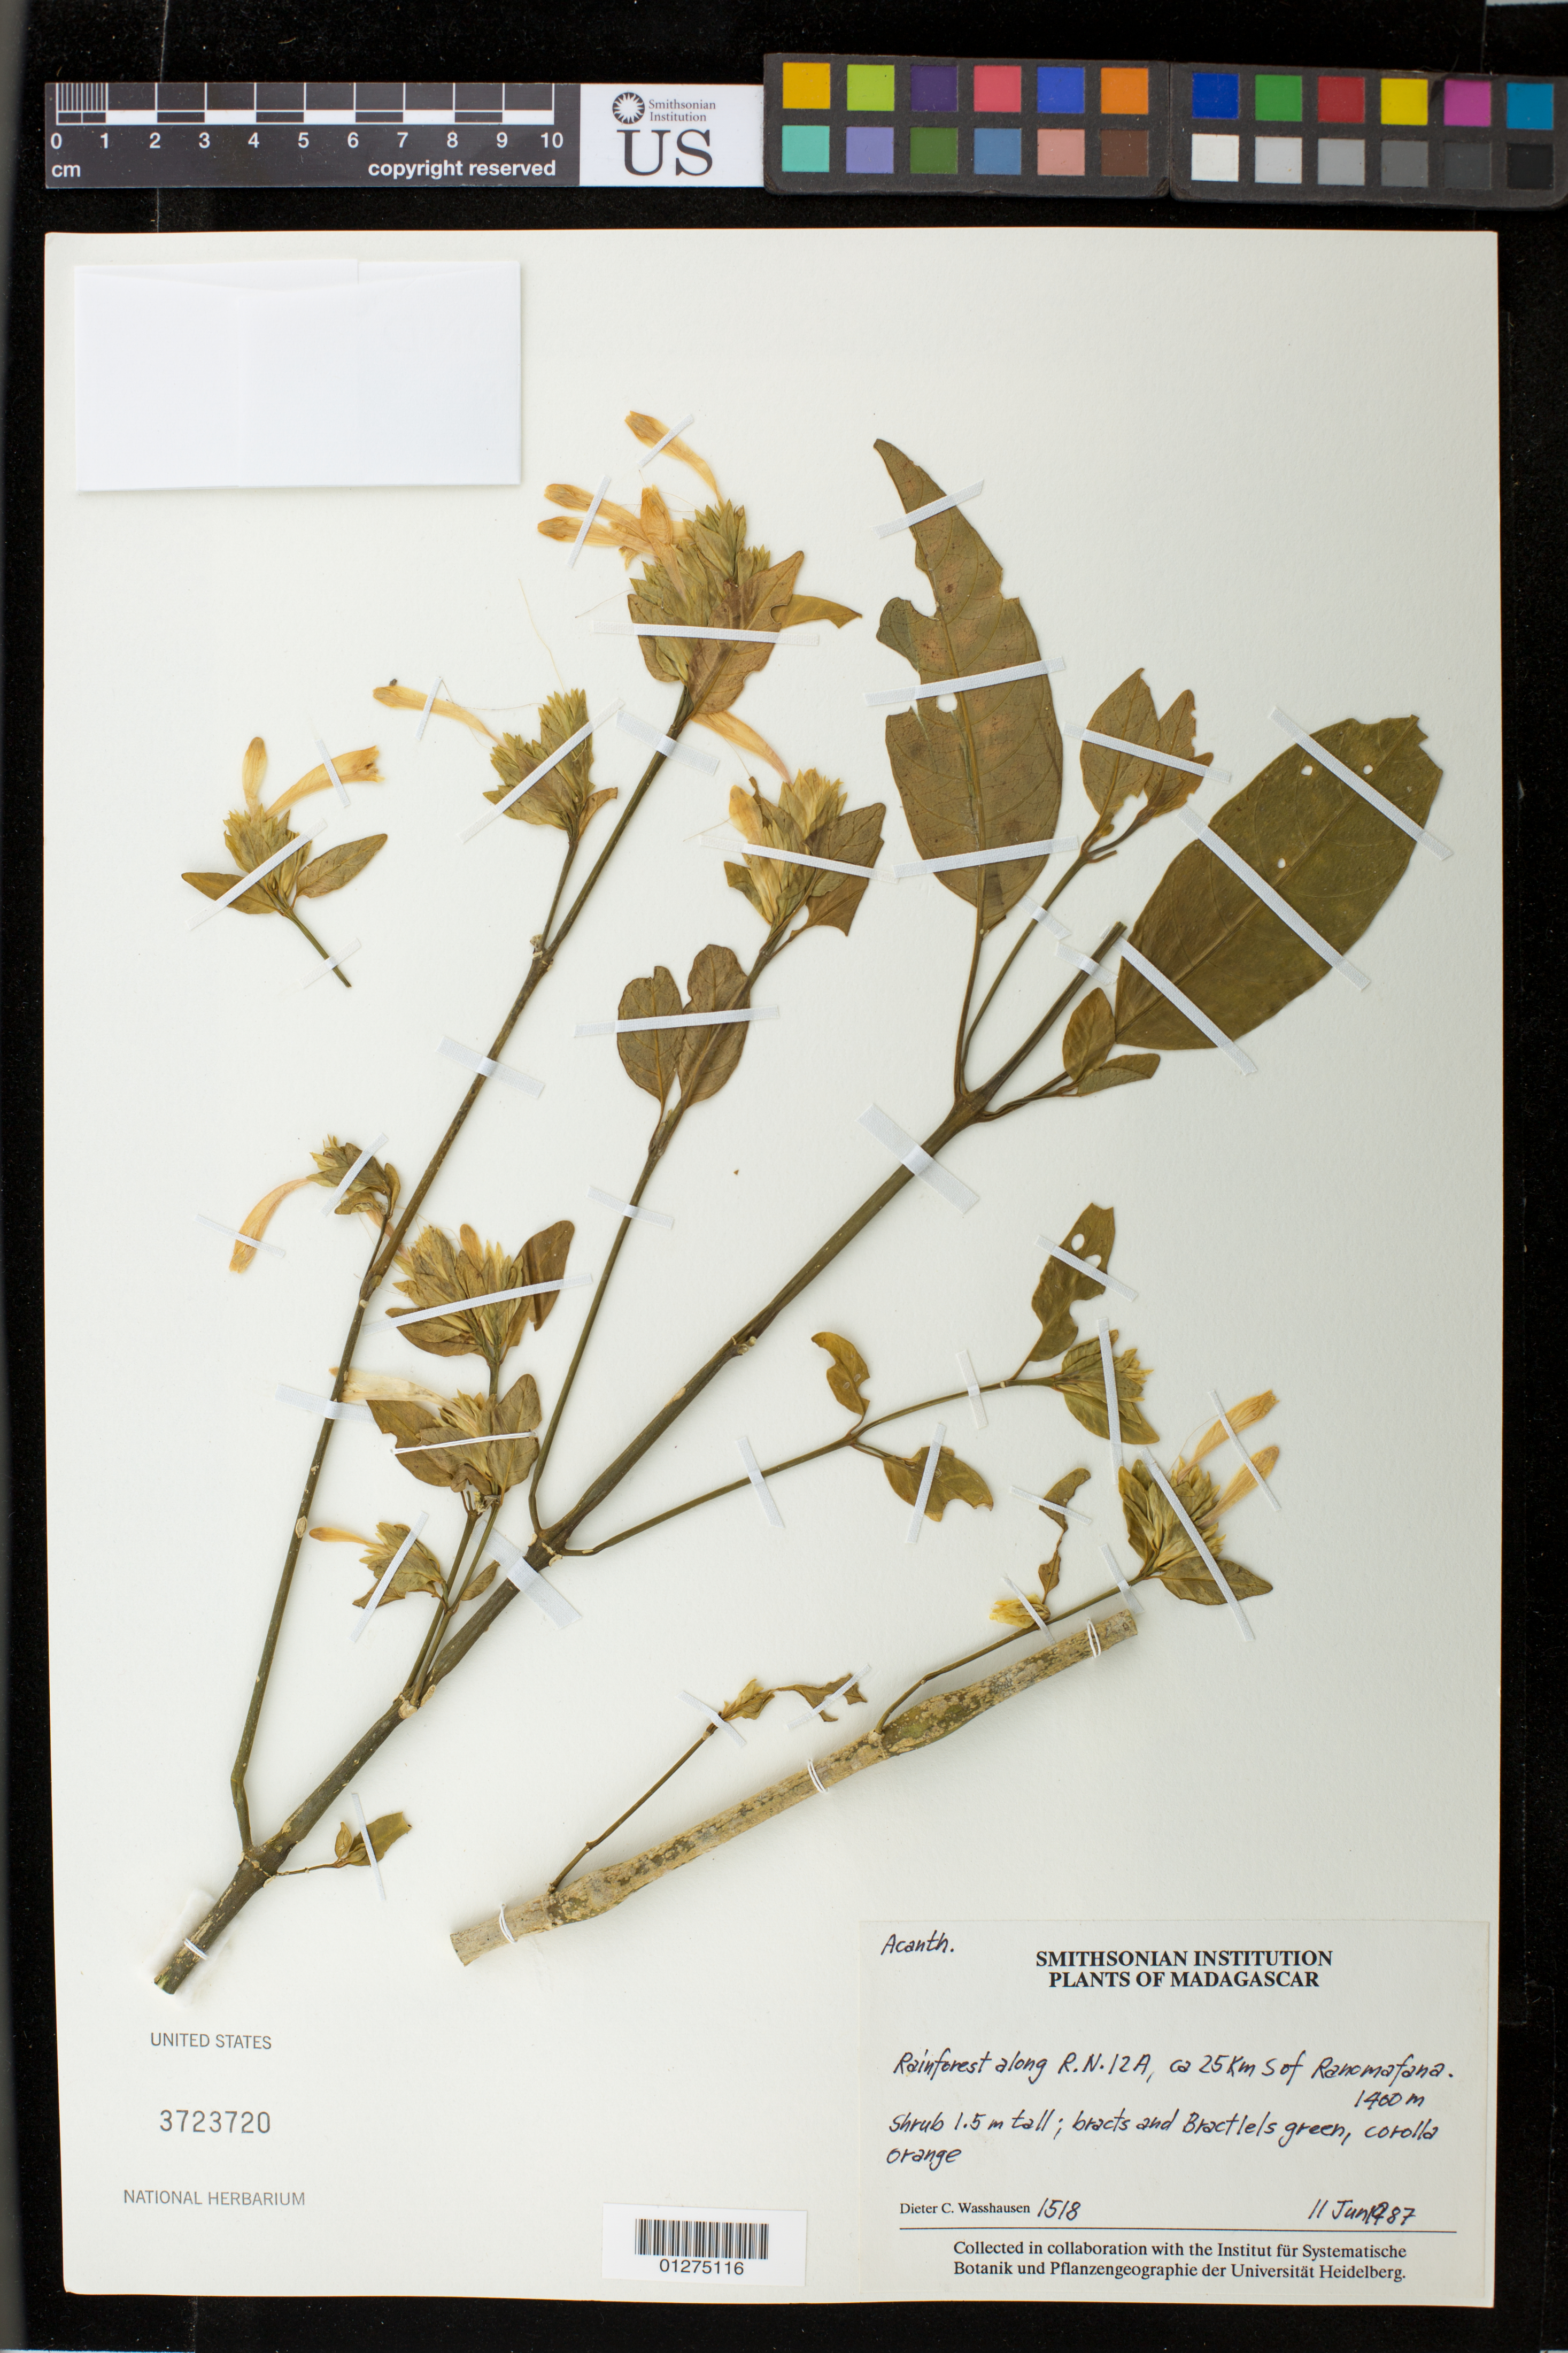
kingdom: Plantae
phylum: Tracheophyta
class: Magnoliopsida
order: Lamiales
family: Acanthaceae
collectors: D. C. Wasshausen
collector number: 1518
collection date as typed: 11 Jun 1987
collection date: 1987-06-11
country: Madagascar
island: Madagascar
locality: Along R.N.A 12A, ca. 25 km S of Ranomafana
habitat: rainforest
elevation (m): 1400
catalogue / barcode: US 3723720